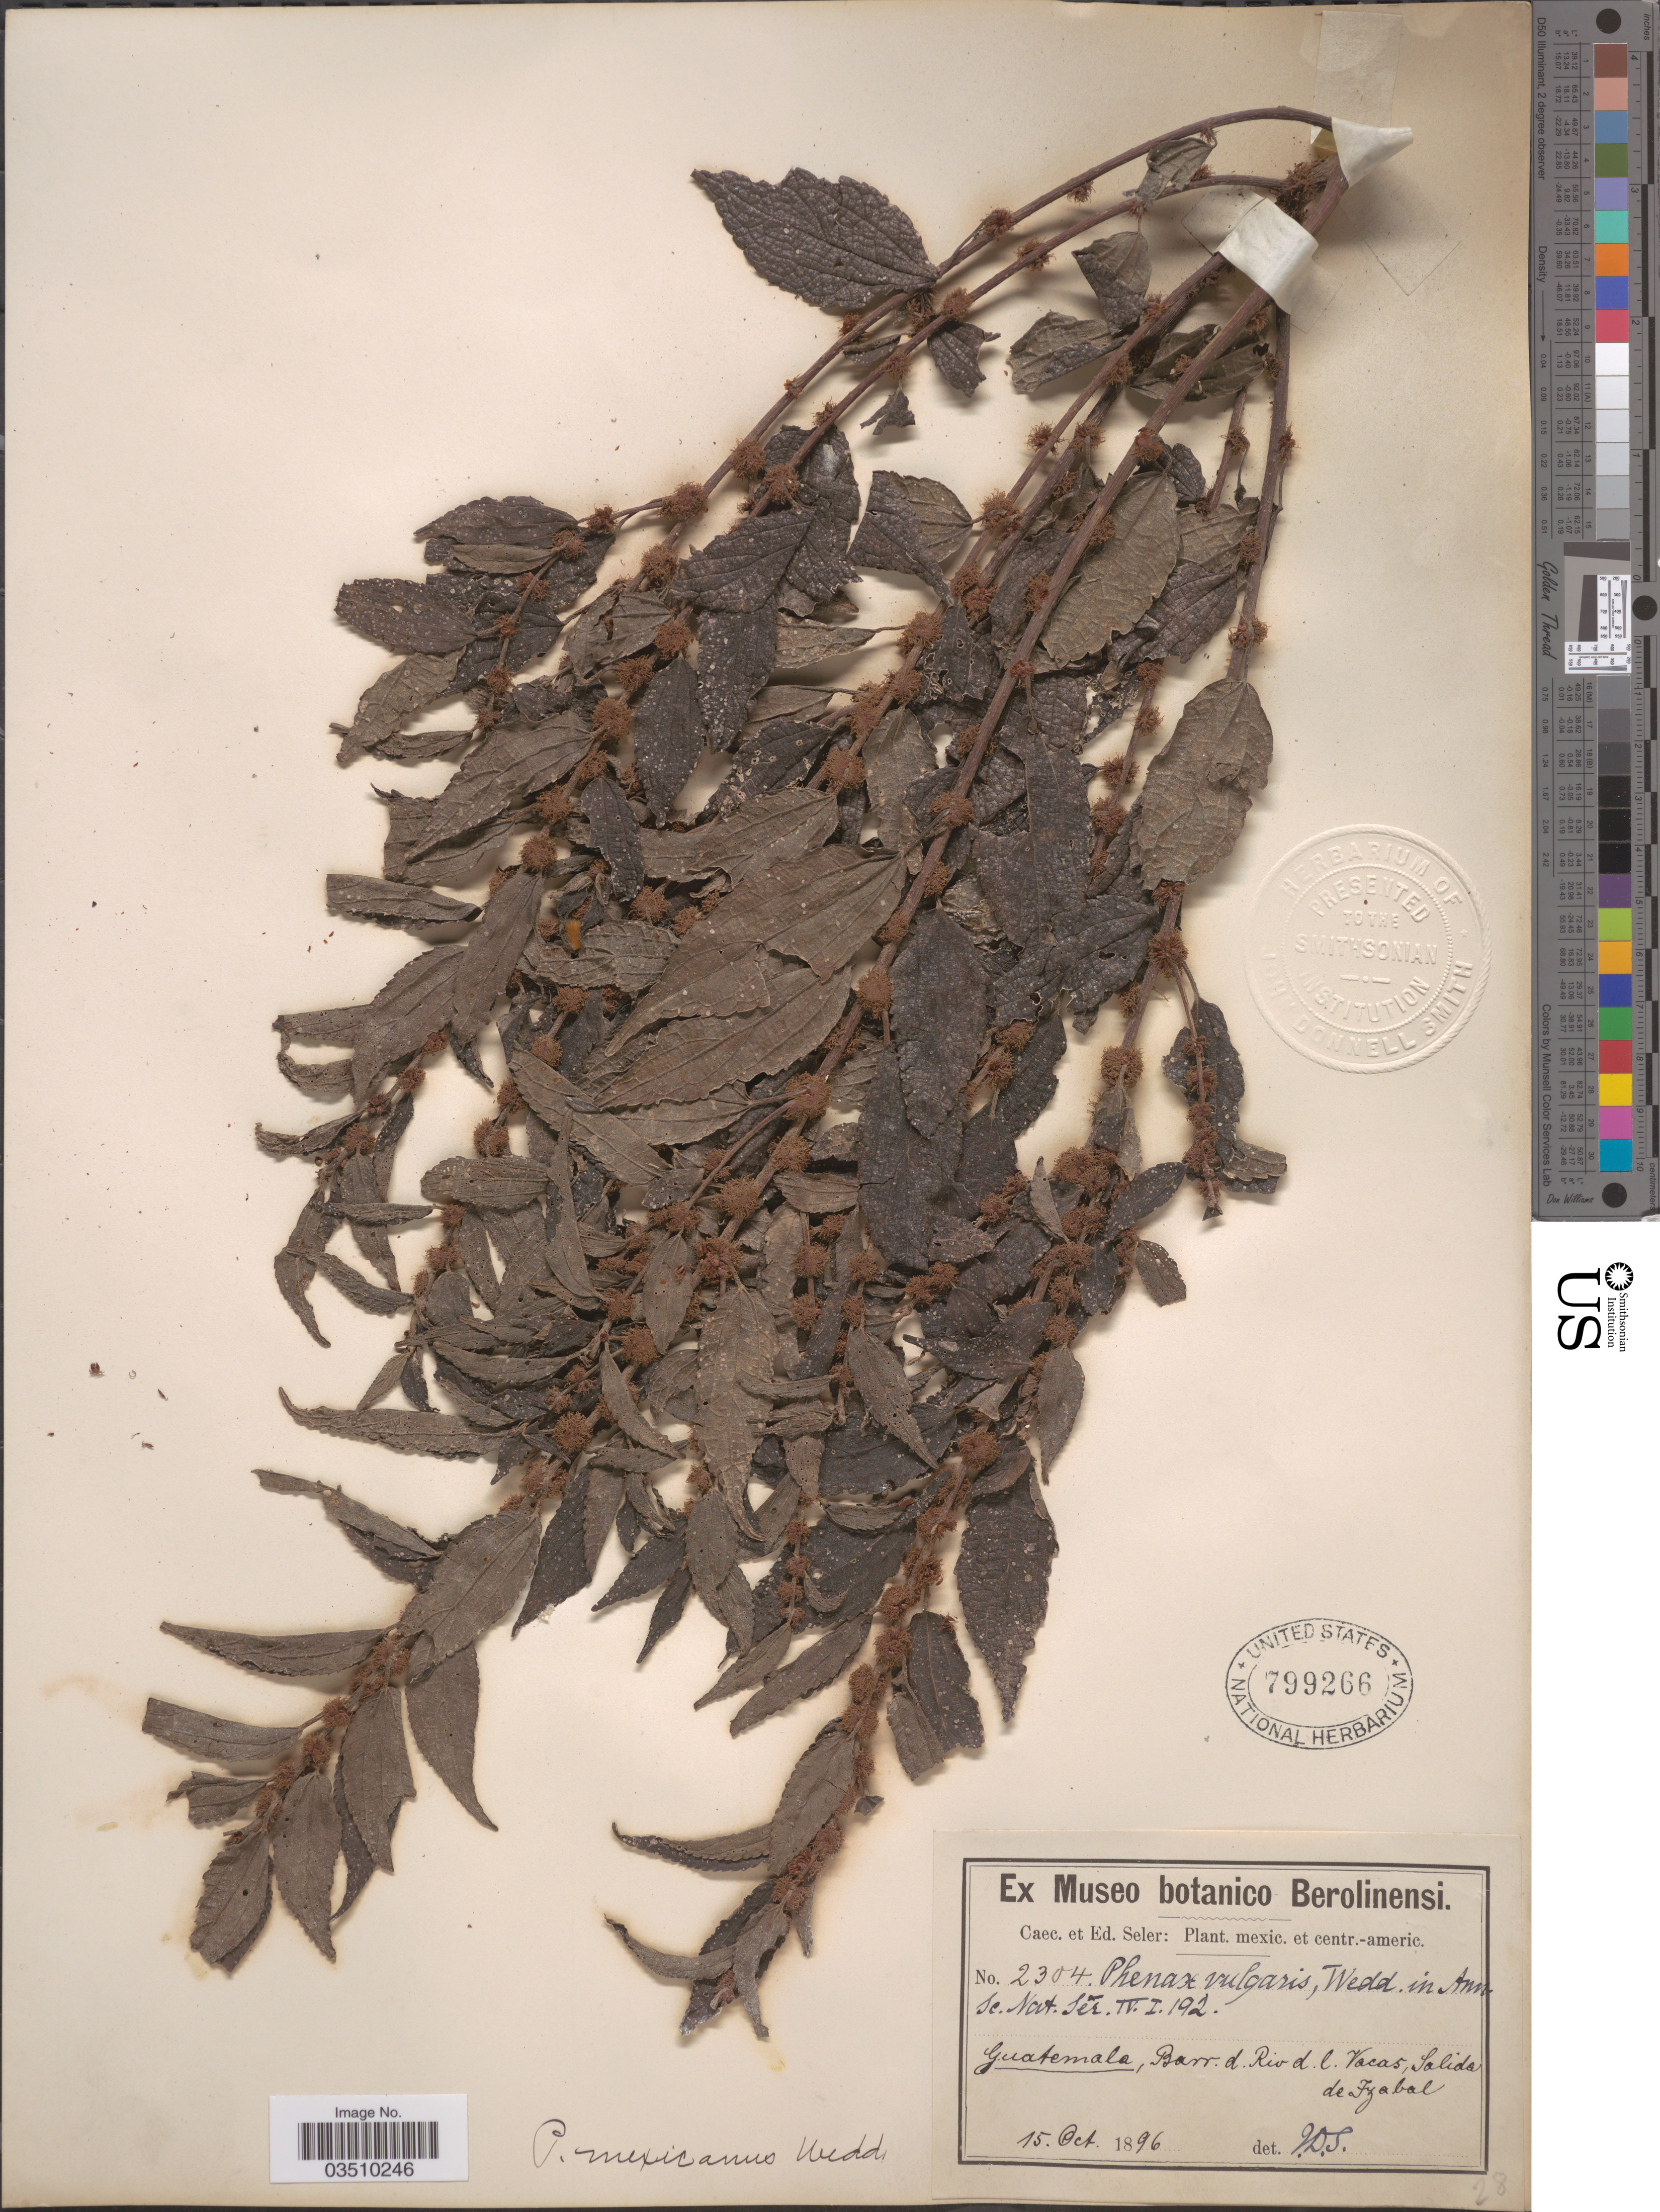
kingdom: Plantae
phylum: Tracheophyta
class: Magnoliopsida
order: Rosales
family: Urticaceae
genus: Phenax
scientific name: Phenax mexicanus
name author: Wedd.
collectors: C. Seler & E. G. Seler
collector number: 2304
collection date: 1896-10-15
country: Guatemala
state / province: Izabal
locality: Barr. d. Riv. d.l. Vacas, Salida de Izabal.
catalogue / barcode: US 799266